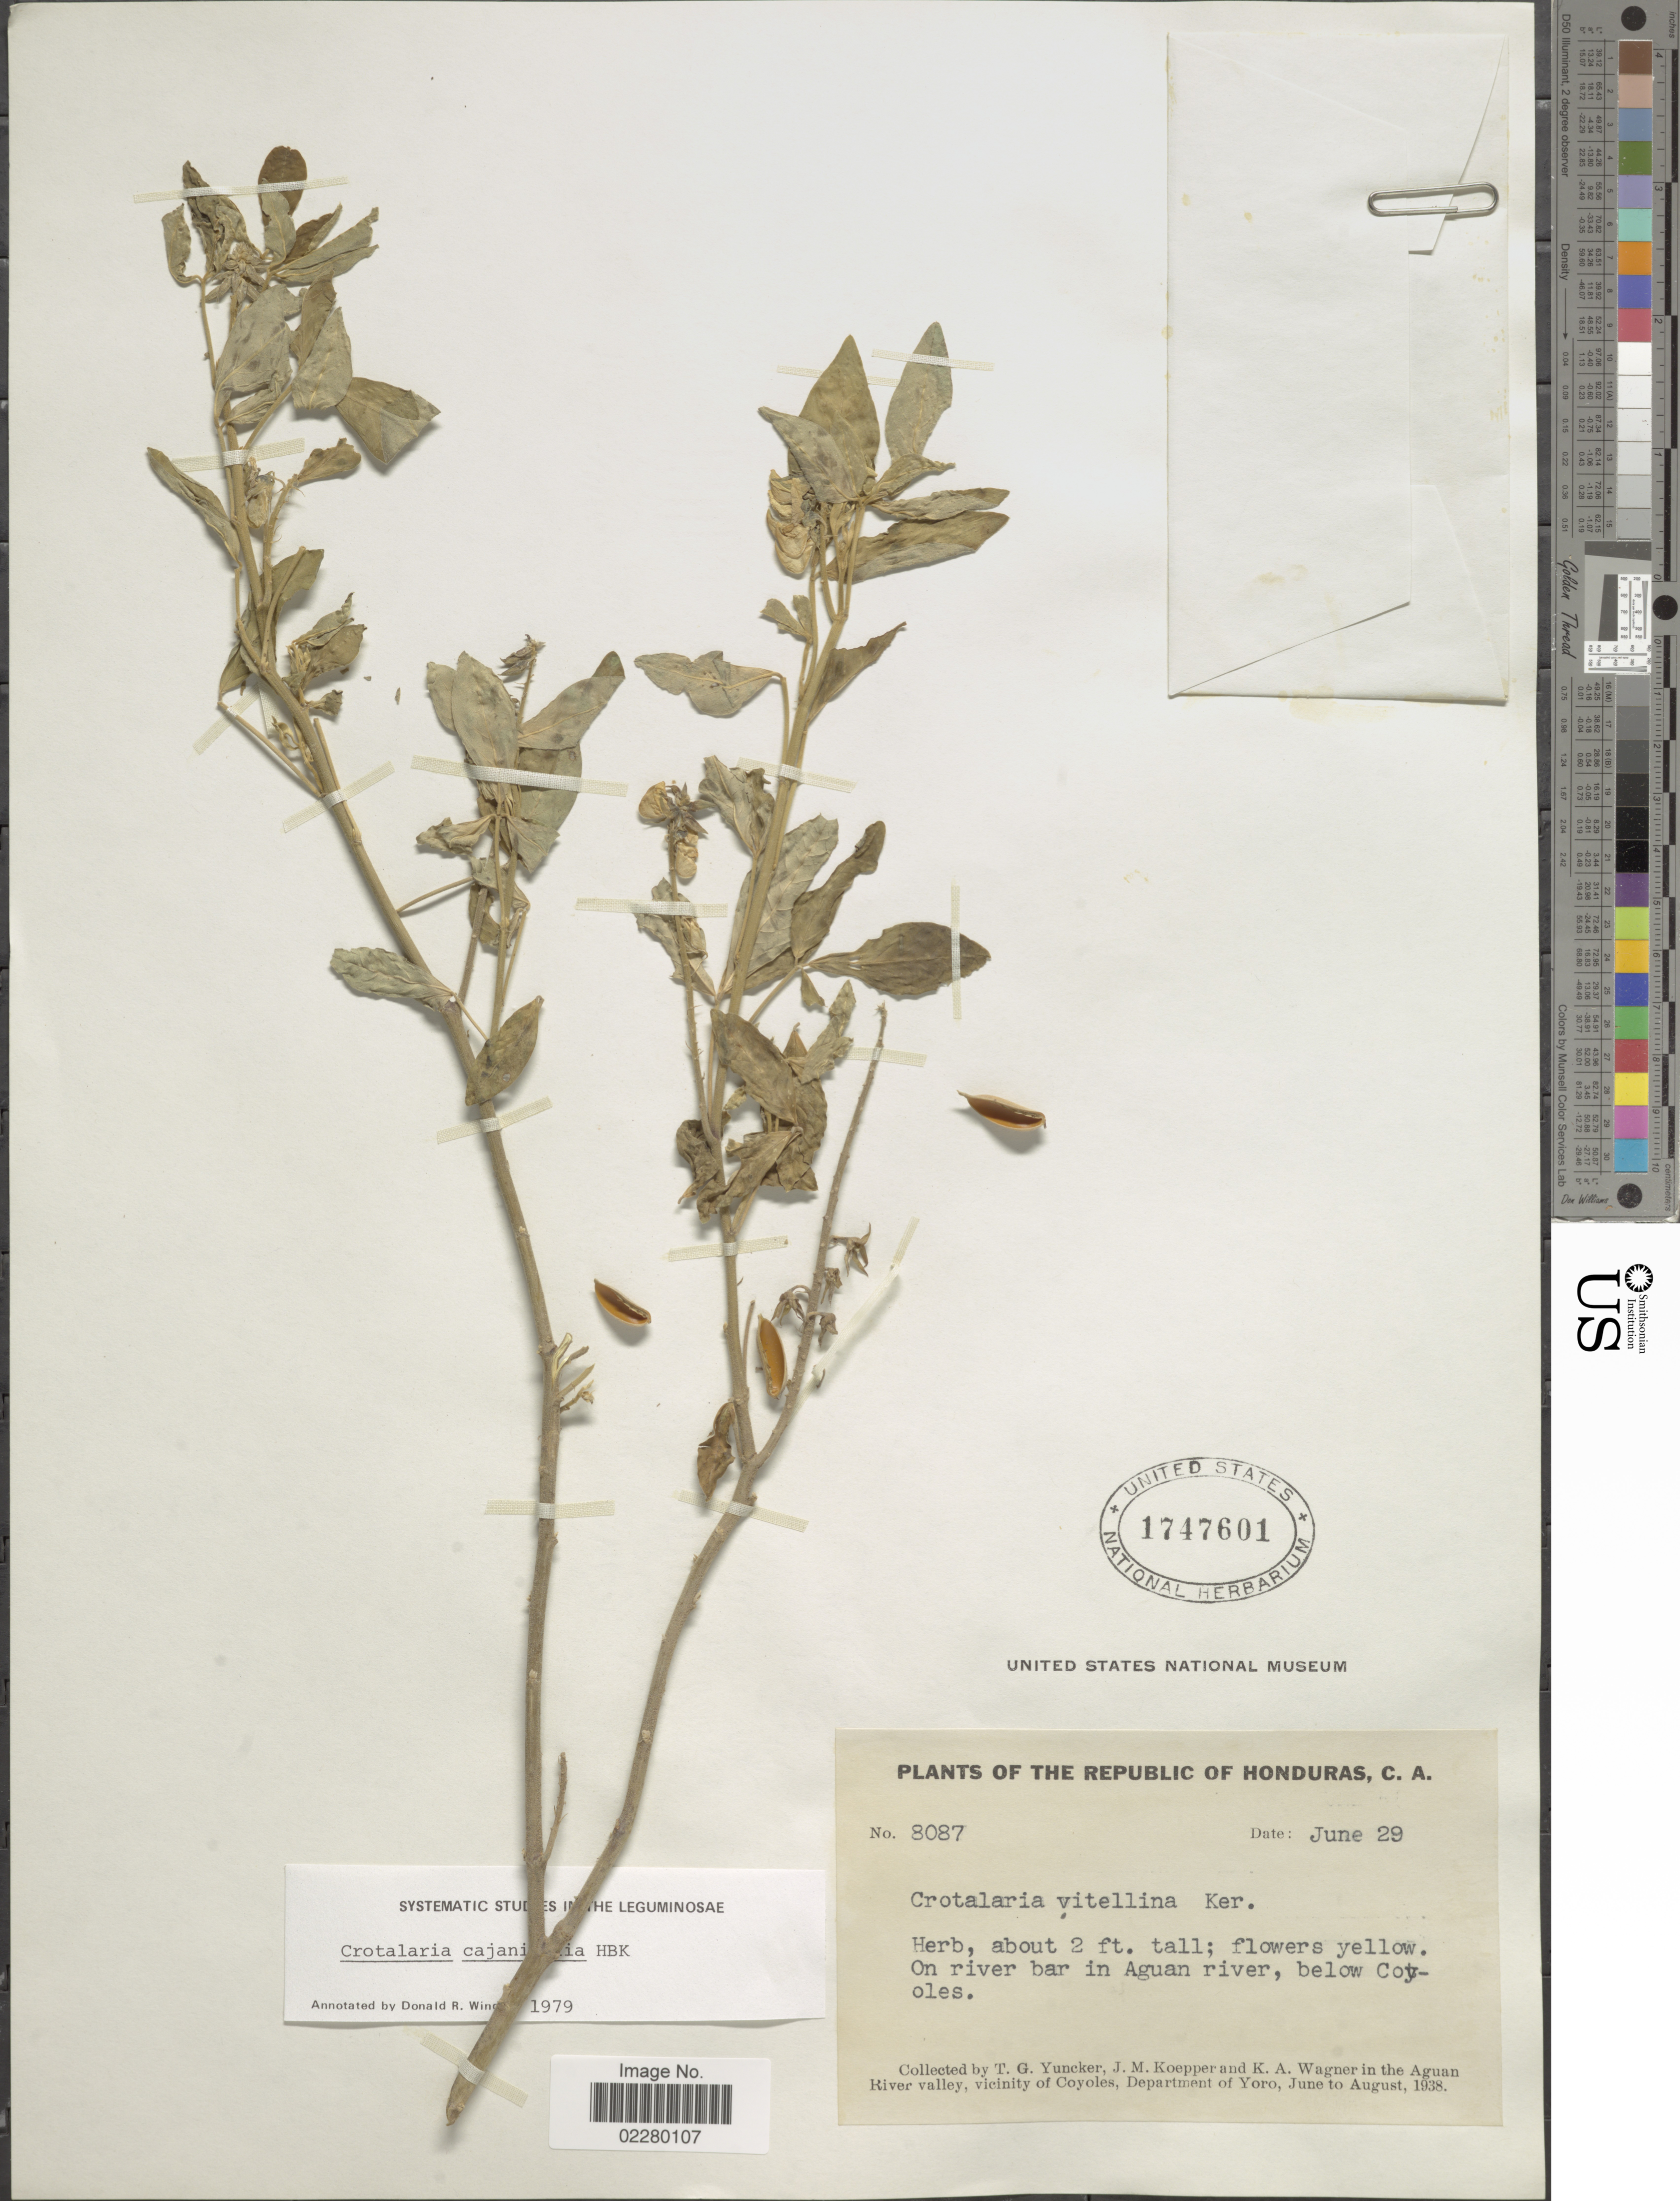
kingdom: Plantae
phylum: Tracheophyta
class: Magnoliopsida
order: Fabales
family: Fabaceae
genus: Crotalaria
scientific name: Crotalaria cajanifolia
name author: Kunth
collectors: T. G. Yuncker, J. M. Koepper & K. A. Wagner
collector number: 8087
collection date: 1938-06-29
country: Honduras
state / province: Yoro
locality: On river bar in Aguan river, below Coyoles. In the Aguan River valley, vicinity of Coyoles, Department of Yoro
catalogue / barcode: US 1747601